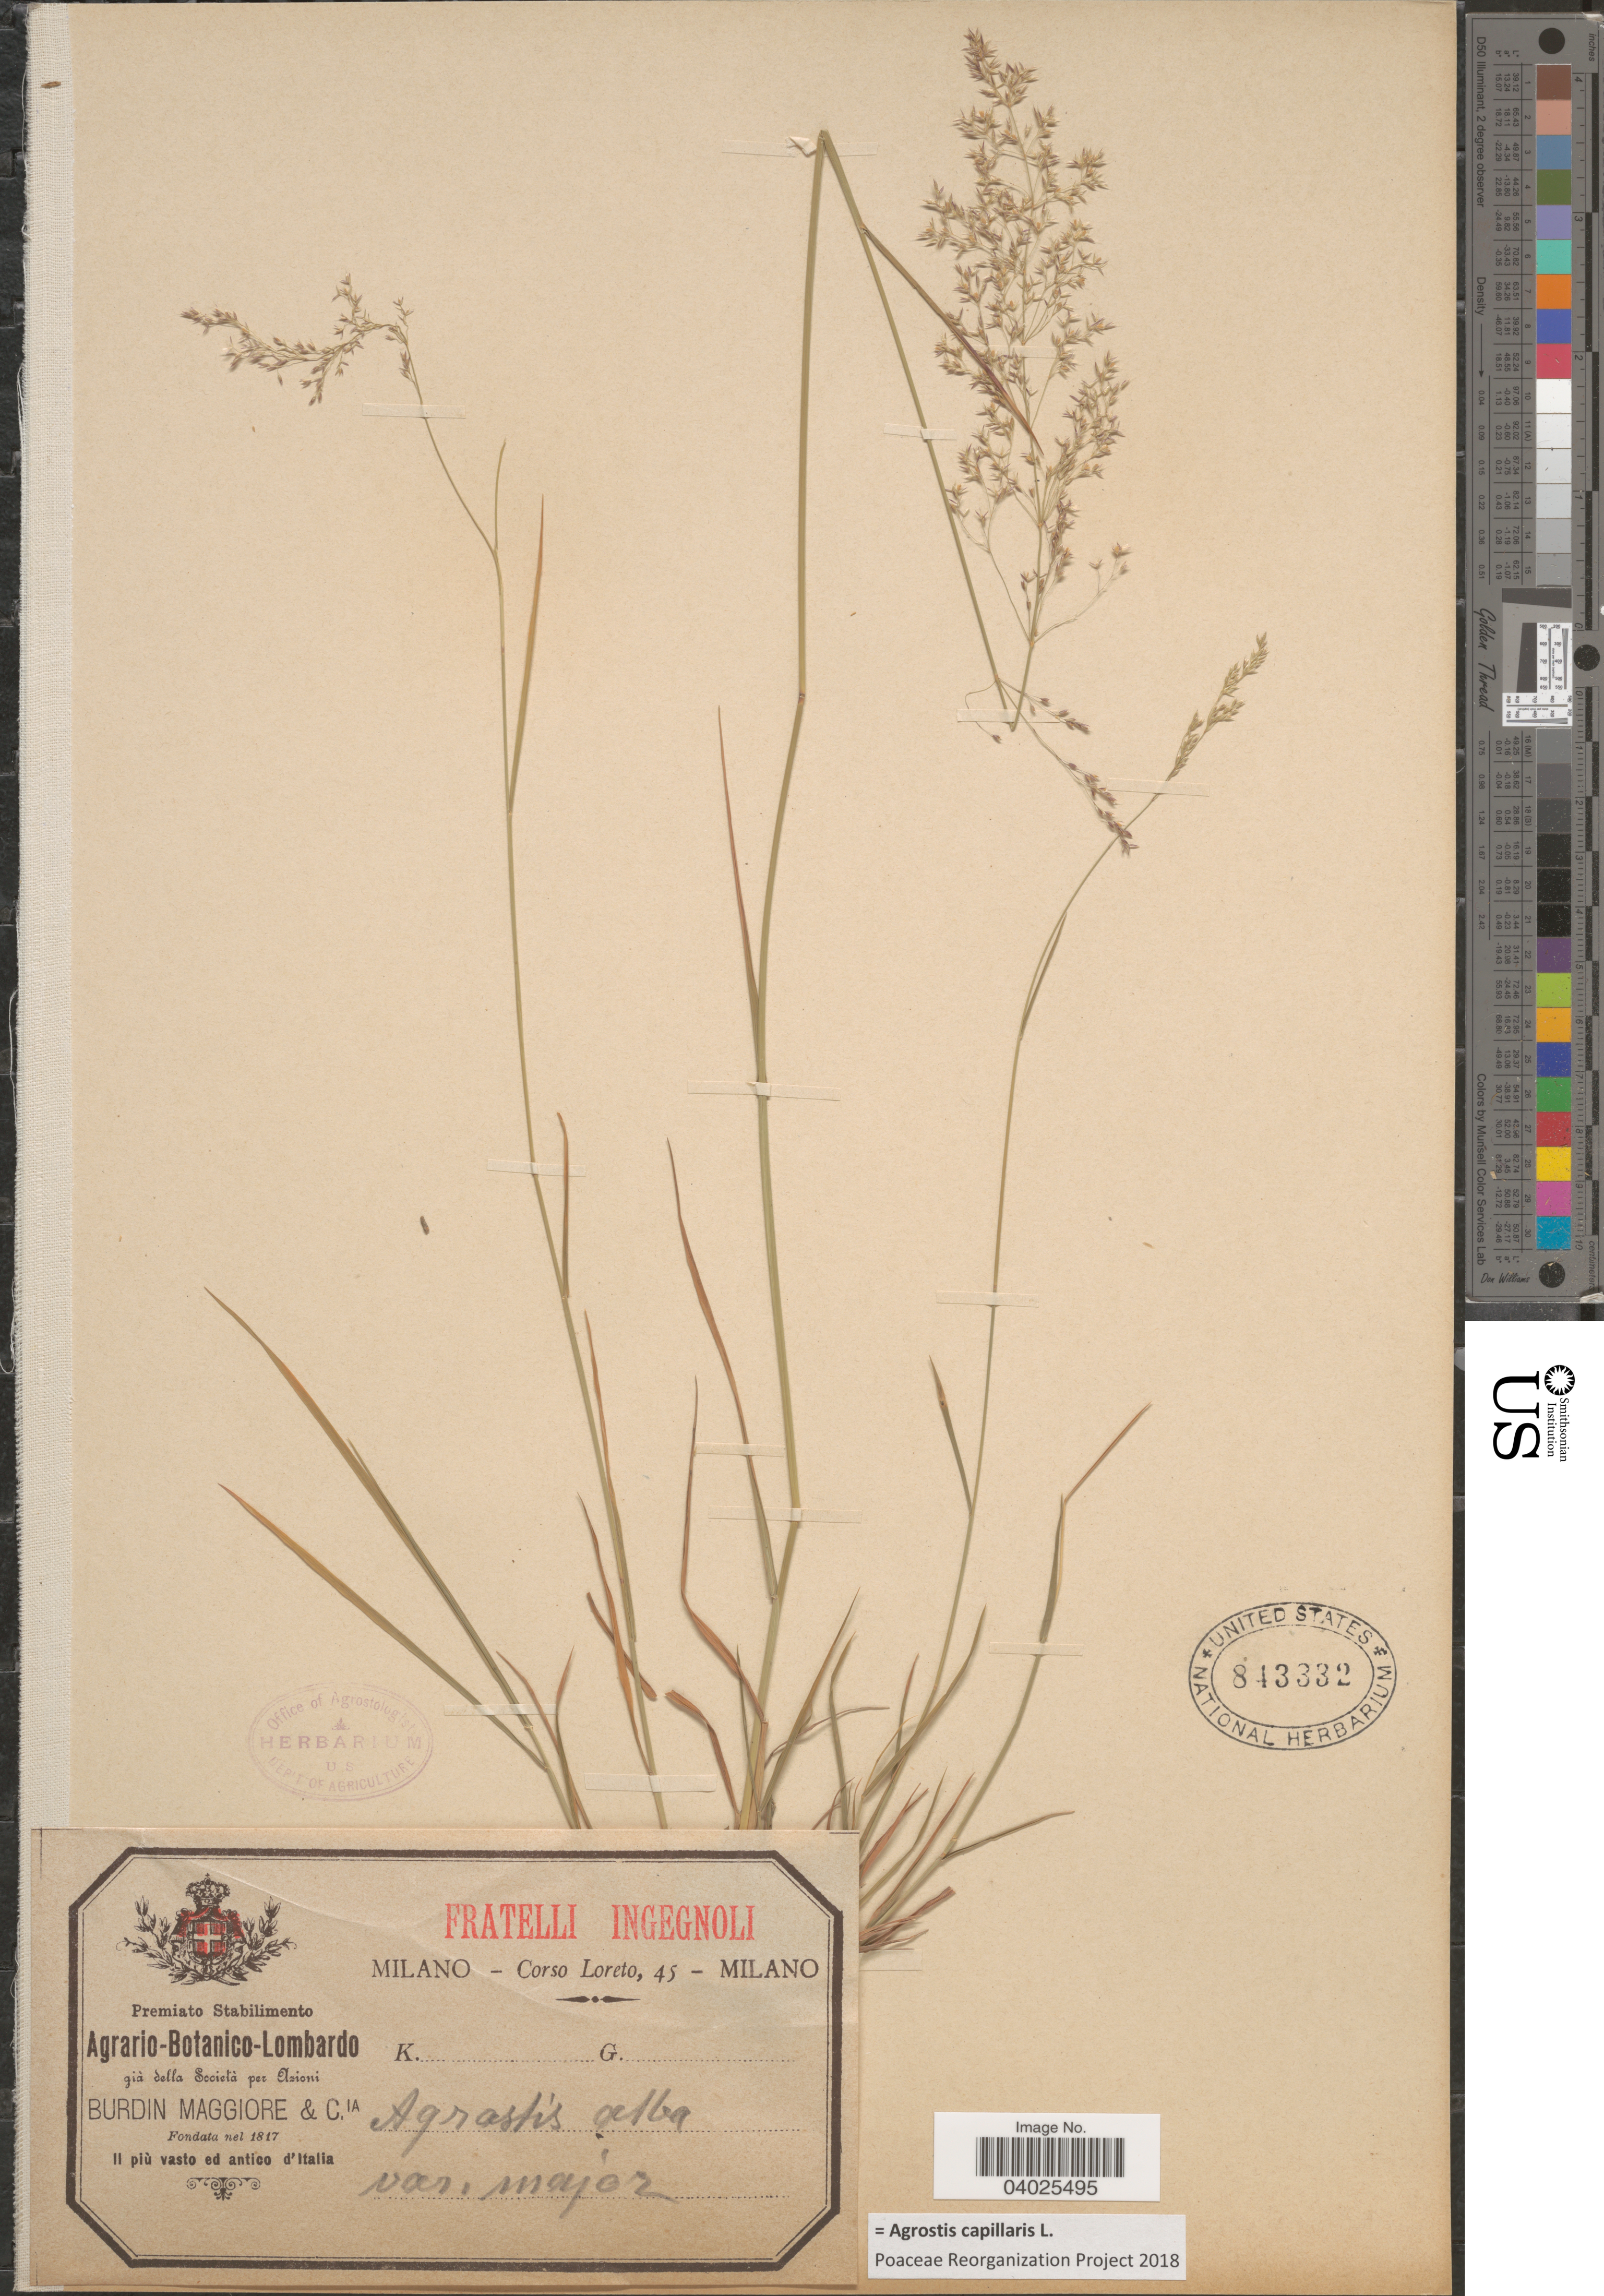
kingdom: Plantae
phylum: Tracheophyta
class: Liliopsida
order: Poales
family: Poaceae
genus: Agrostis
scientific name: Agrostis capillaris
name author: L.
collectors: Fratelli Ingegnoli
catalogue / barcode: US 843332